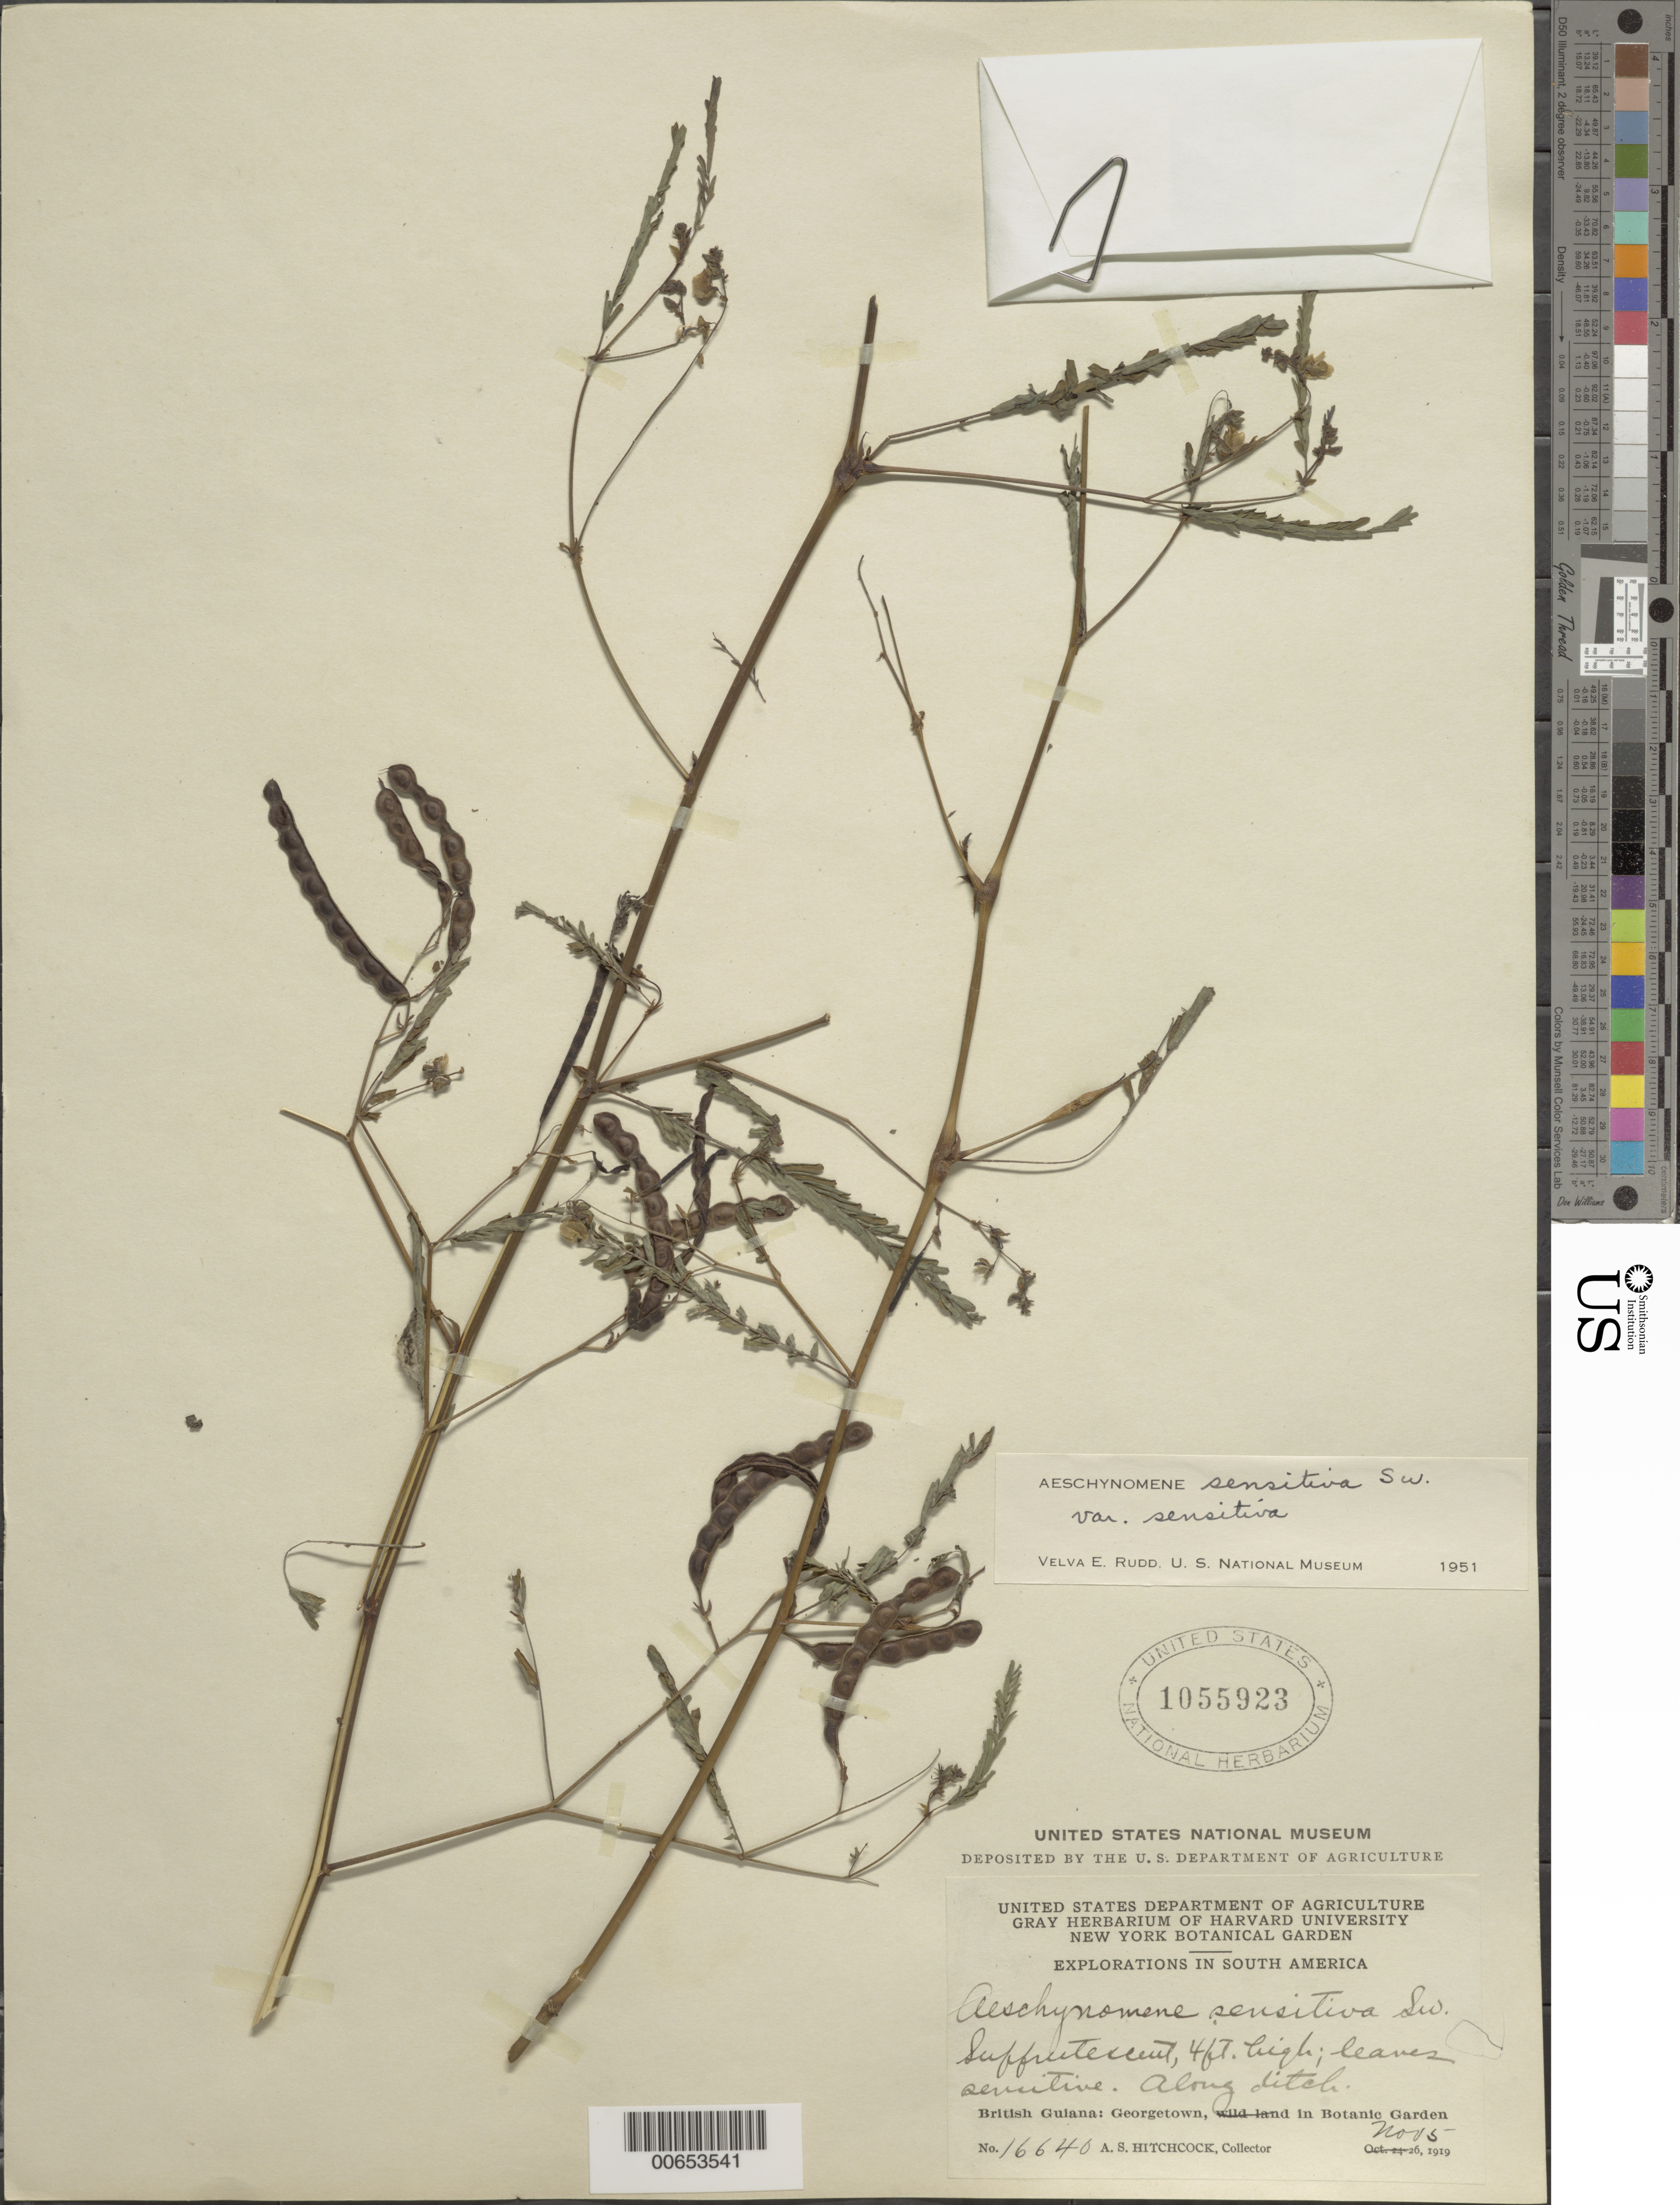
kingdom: Plantae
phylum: Tracheophyta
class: Magnoliopsida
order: Fabales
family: Fabaceae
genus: Aeschynomene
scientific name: Aeschynomene sensitiva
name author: Sw.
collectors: A. S. Hitchcock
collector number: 16640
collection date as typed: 5-Nov-19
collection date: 1919-11-05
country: Guyana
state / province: Demerara-Mahaica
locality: Georgetown, Botanic Gardens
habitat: Along ditch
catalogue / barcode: US 1055923